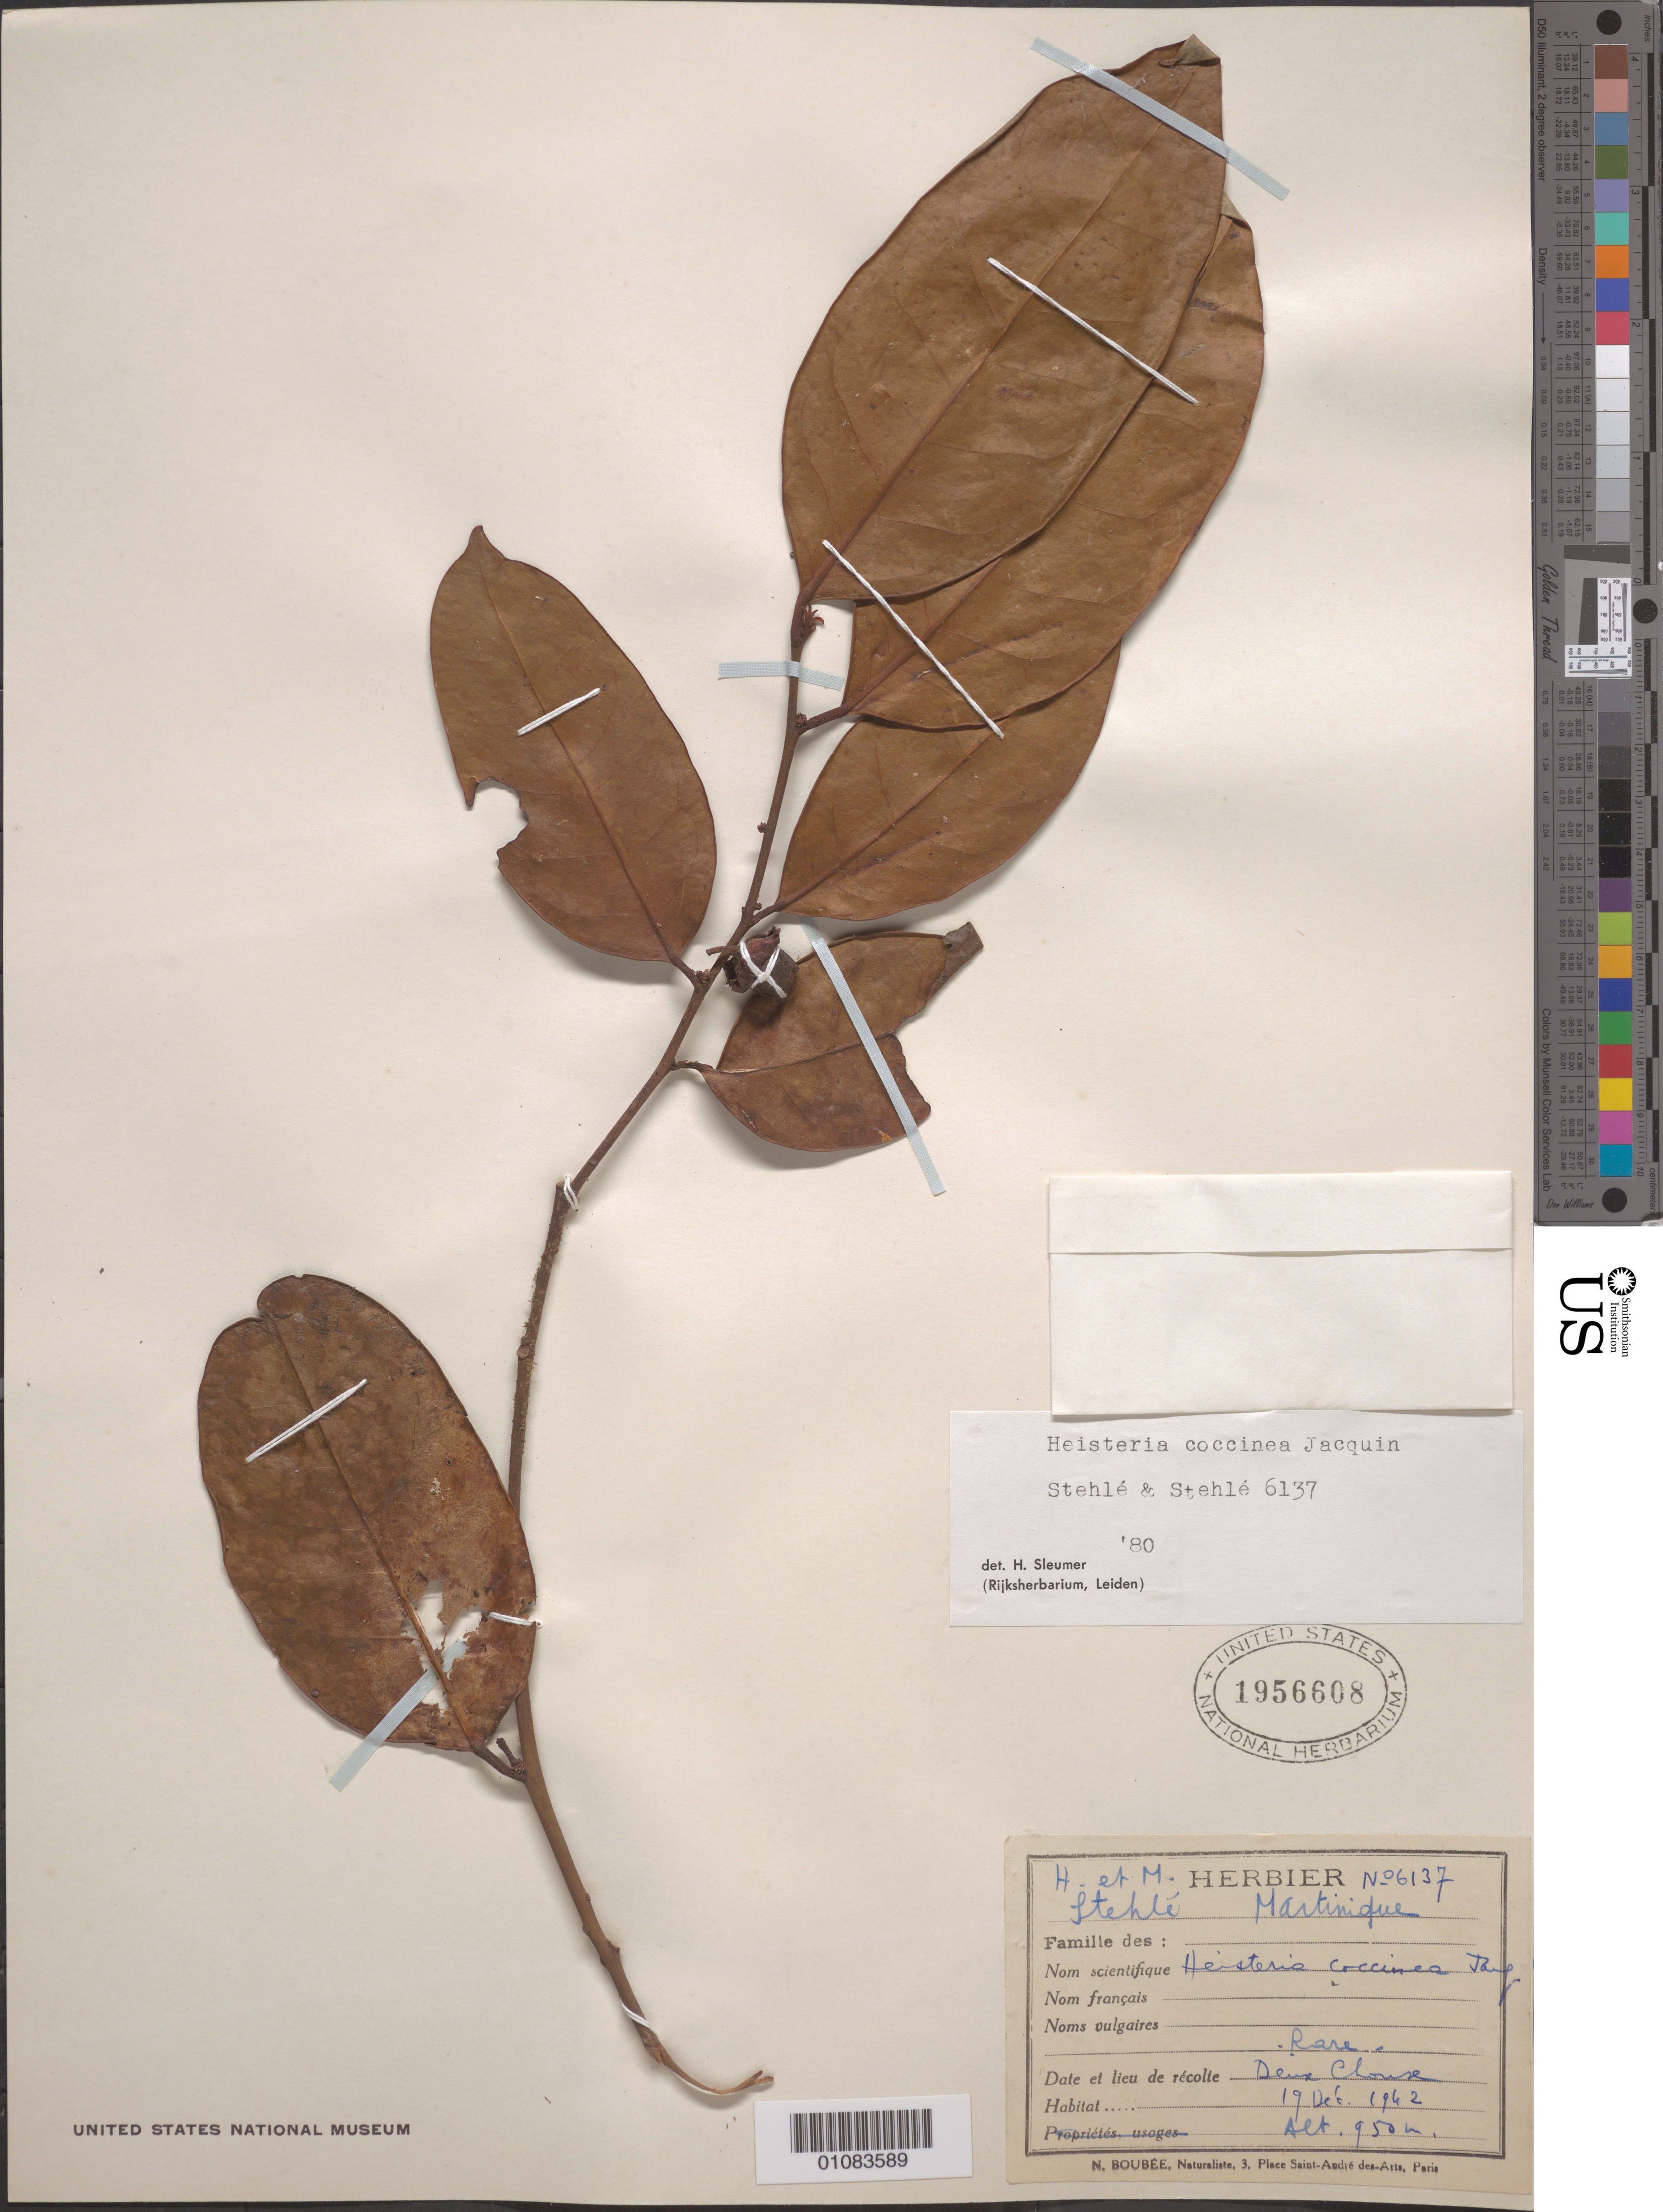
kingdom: Plantae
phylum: Tracheophyta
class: Magnoliopsida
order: Santalales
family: Erythropalaceae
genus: Heisteria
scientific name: Heisteria coccinea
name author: Jacq.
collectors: H. Stehlé & M. Stehlé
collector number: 6137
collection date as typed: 19 Dec 1942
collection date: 1942-12-19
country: Martinique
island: Martinique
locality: Deux Chouse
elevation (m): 950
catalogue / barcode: US 1956608